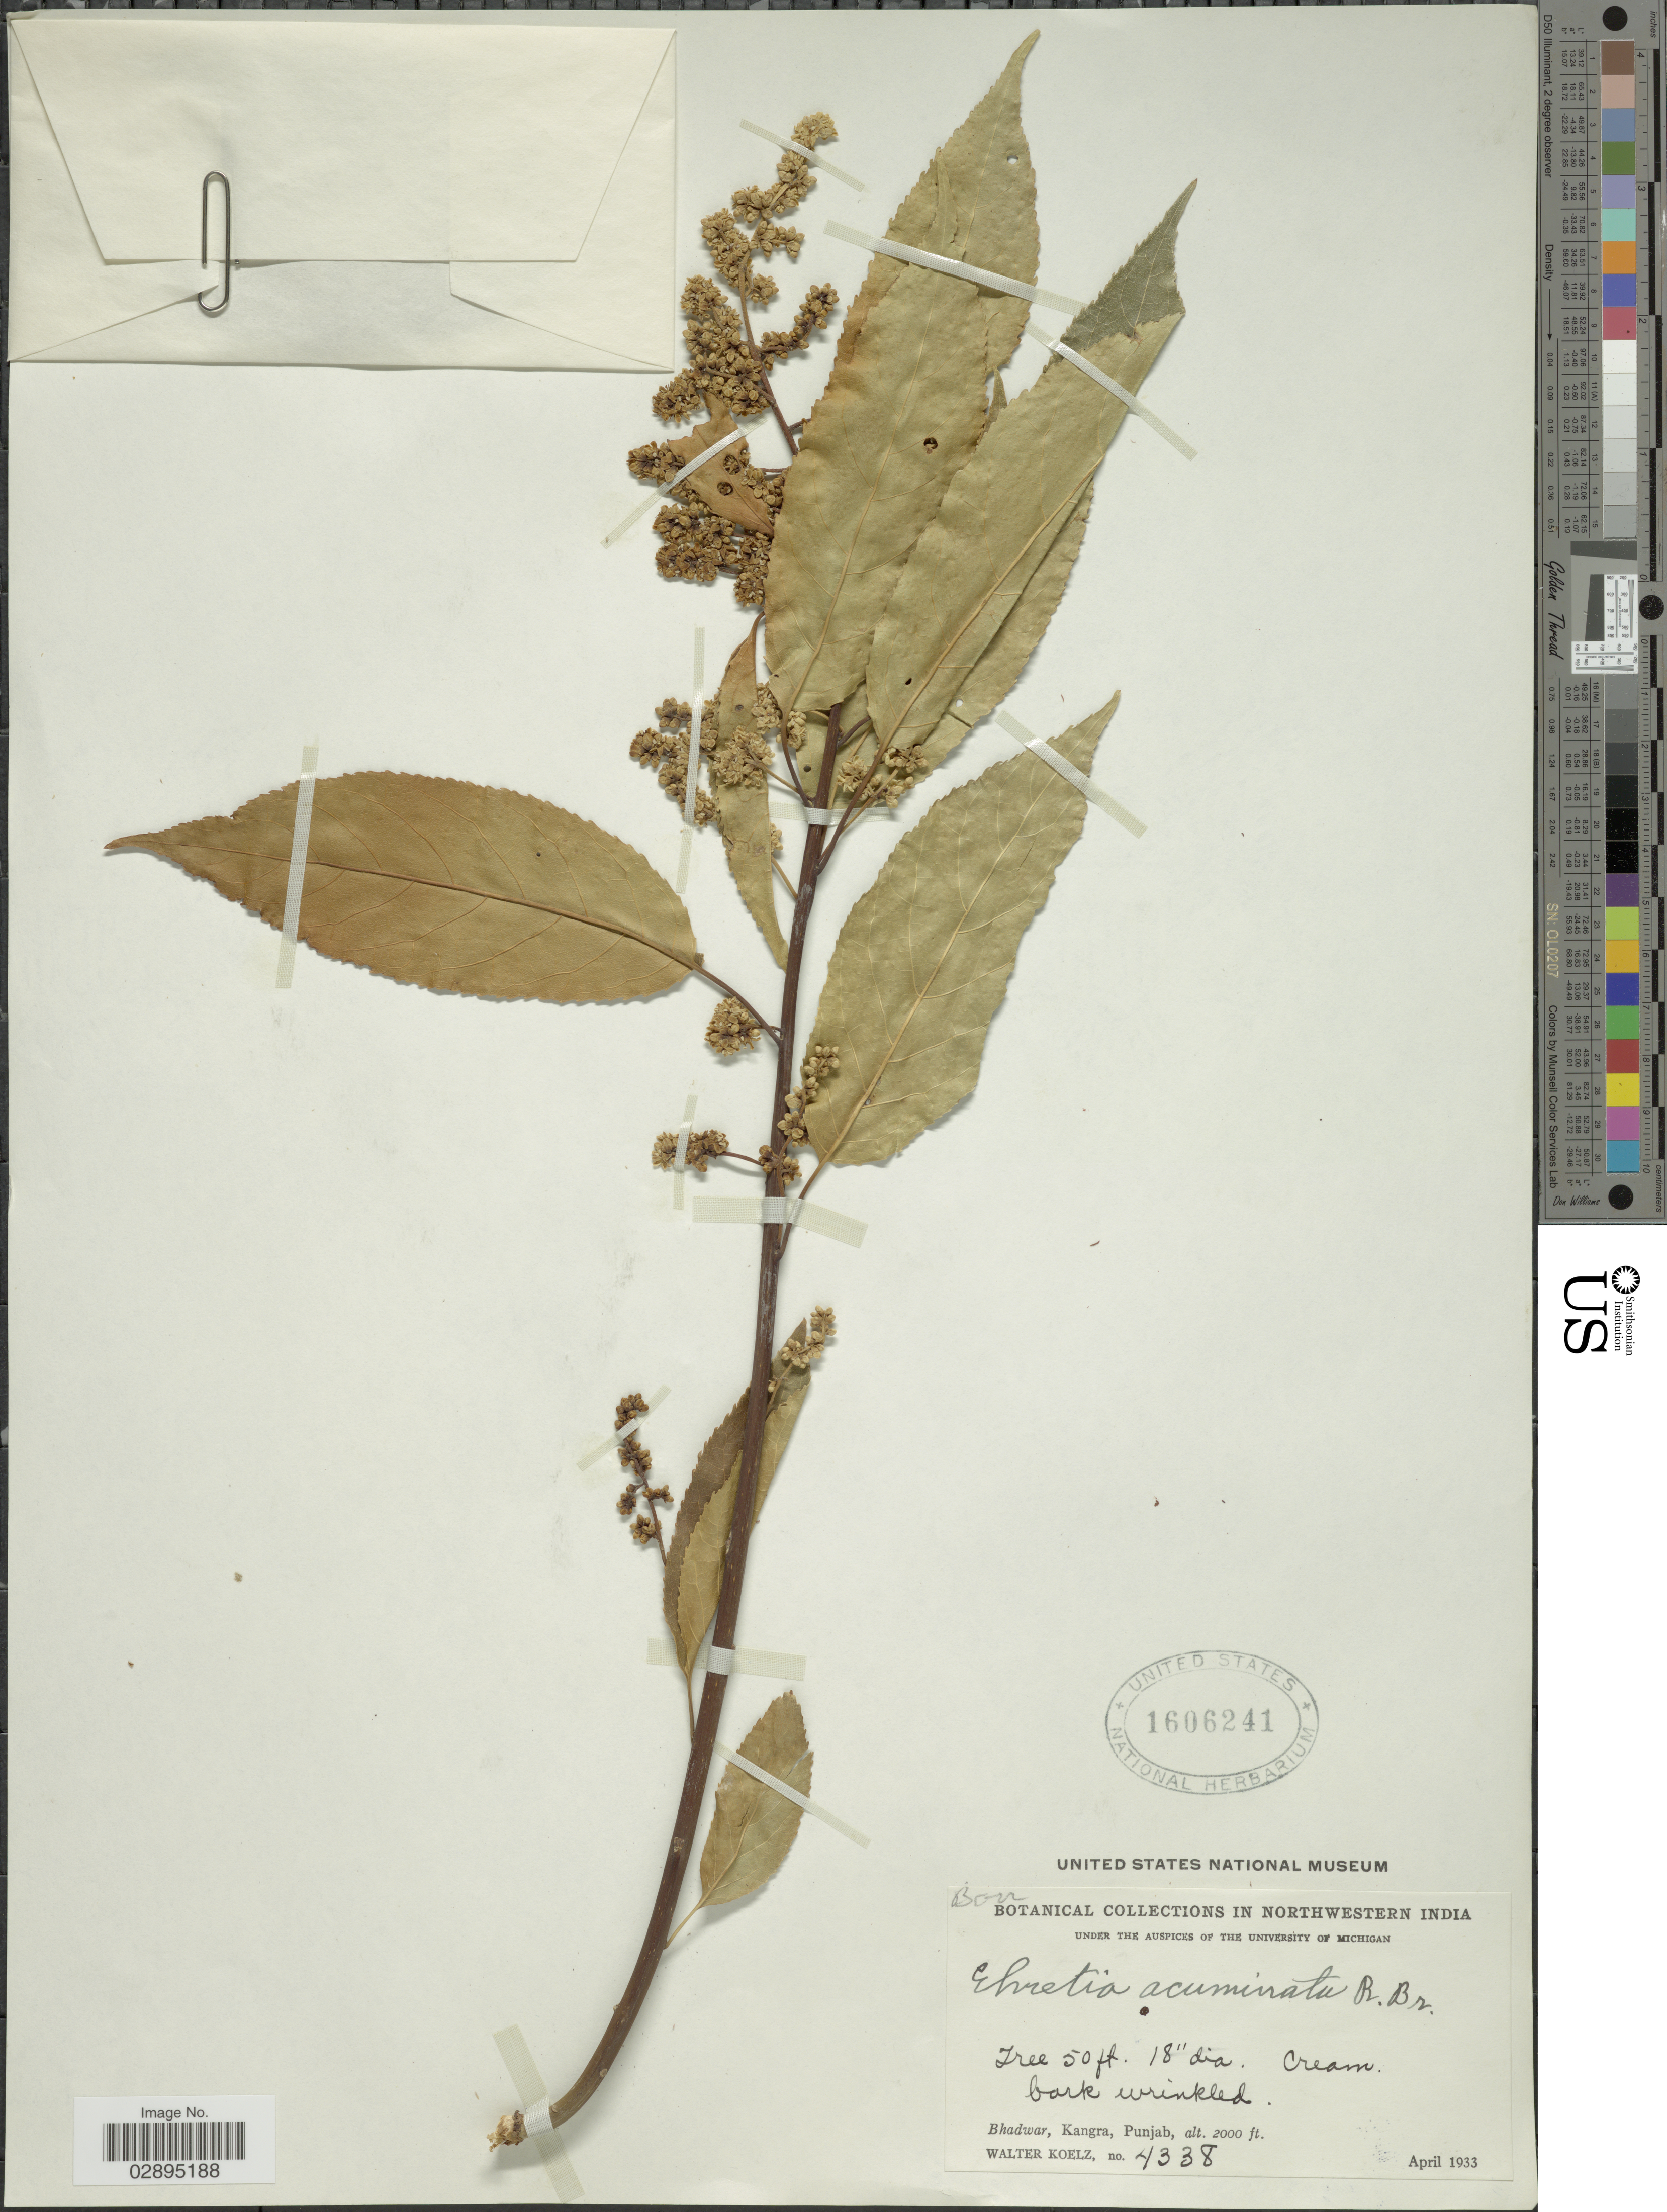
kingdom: Plantae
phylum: Tracheophyta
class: Magnoliopsida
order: Boraginales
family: Ehretiaceae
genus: Ehretia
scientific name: Ehretia acuminata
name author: R. Br.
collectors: W. N. Koelz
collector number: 4338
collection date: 1933-04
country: India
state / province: Punjab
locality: In Northwestern India. Bhadwar, Kangra.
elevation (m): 610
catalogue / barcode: US 1606241